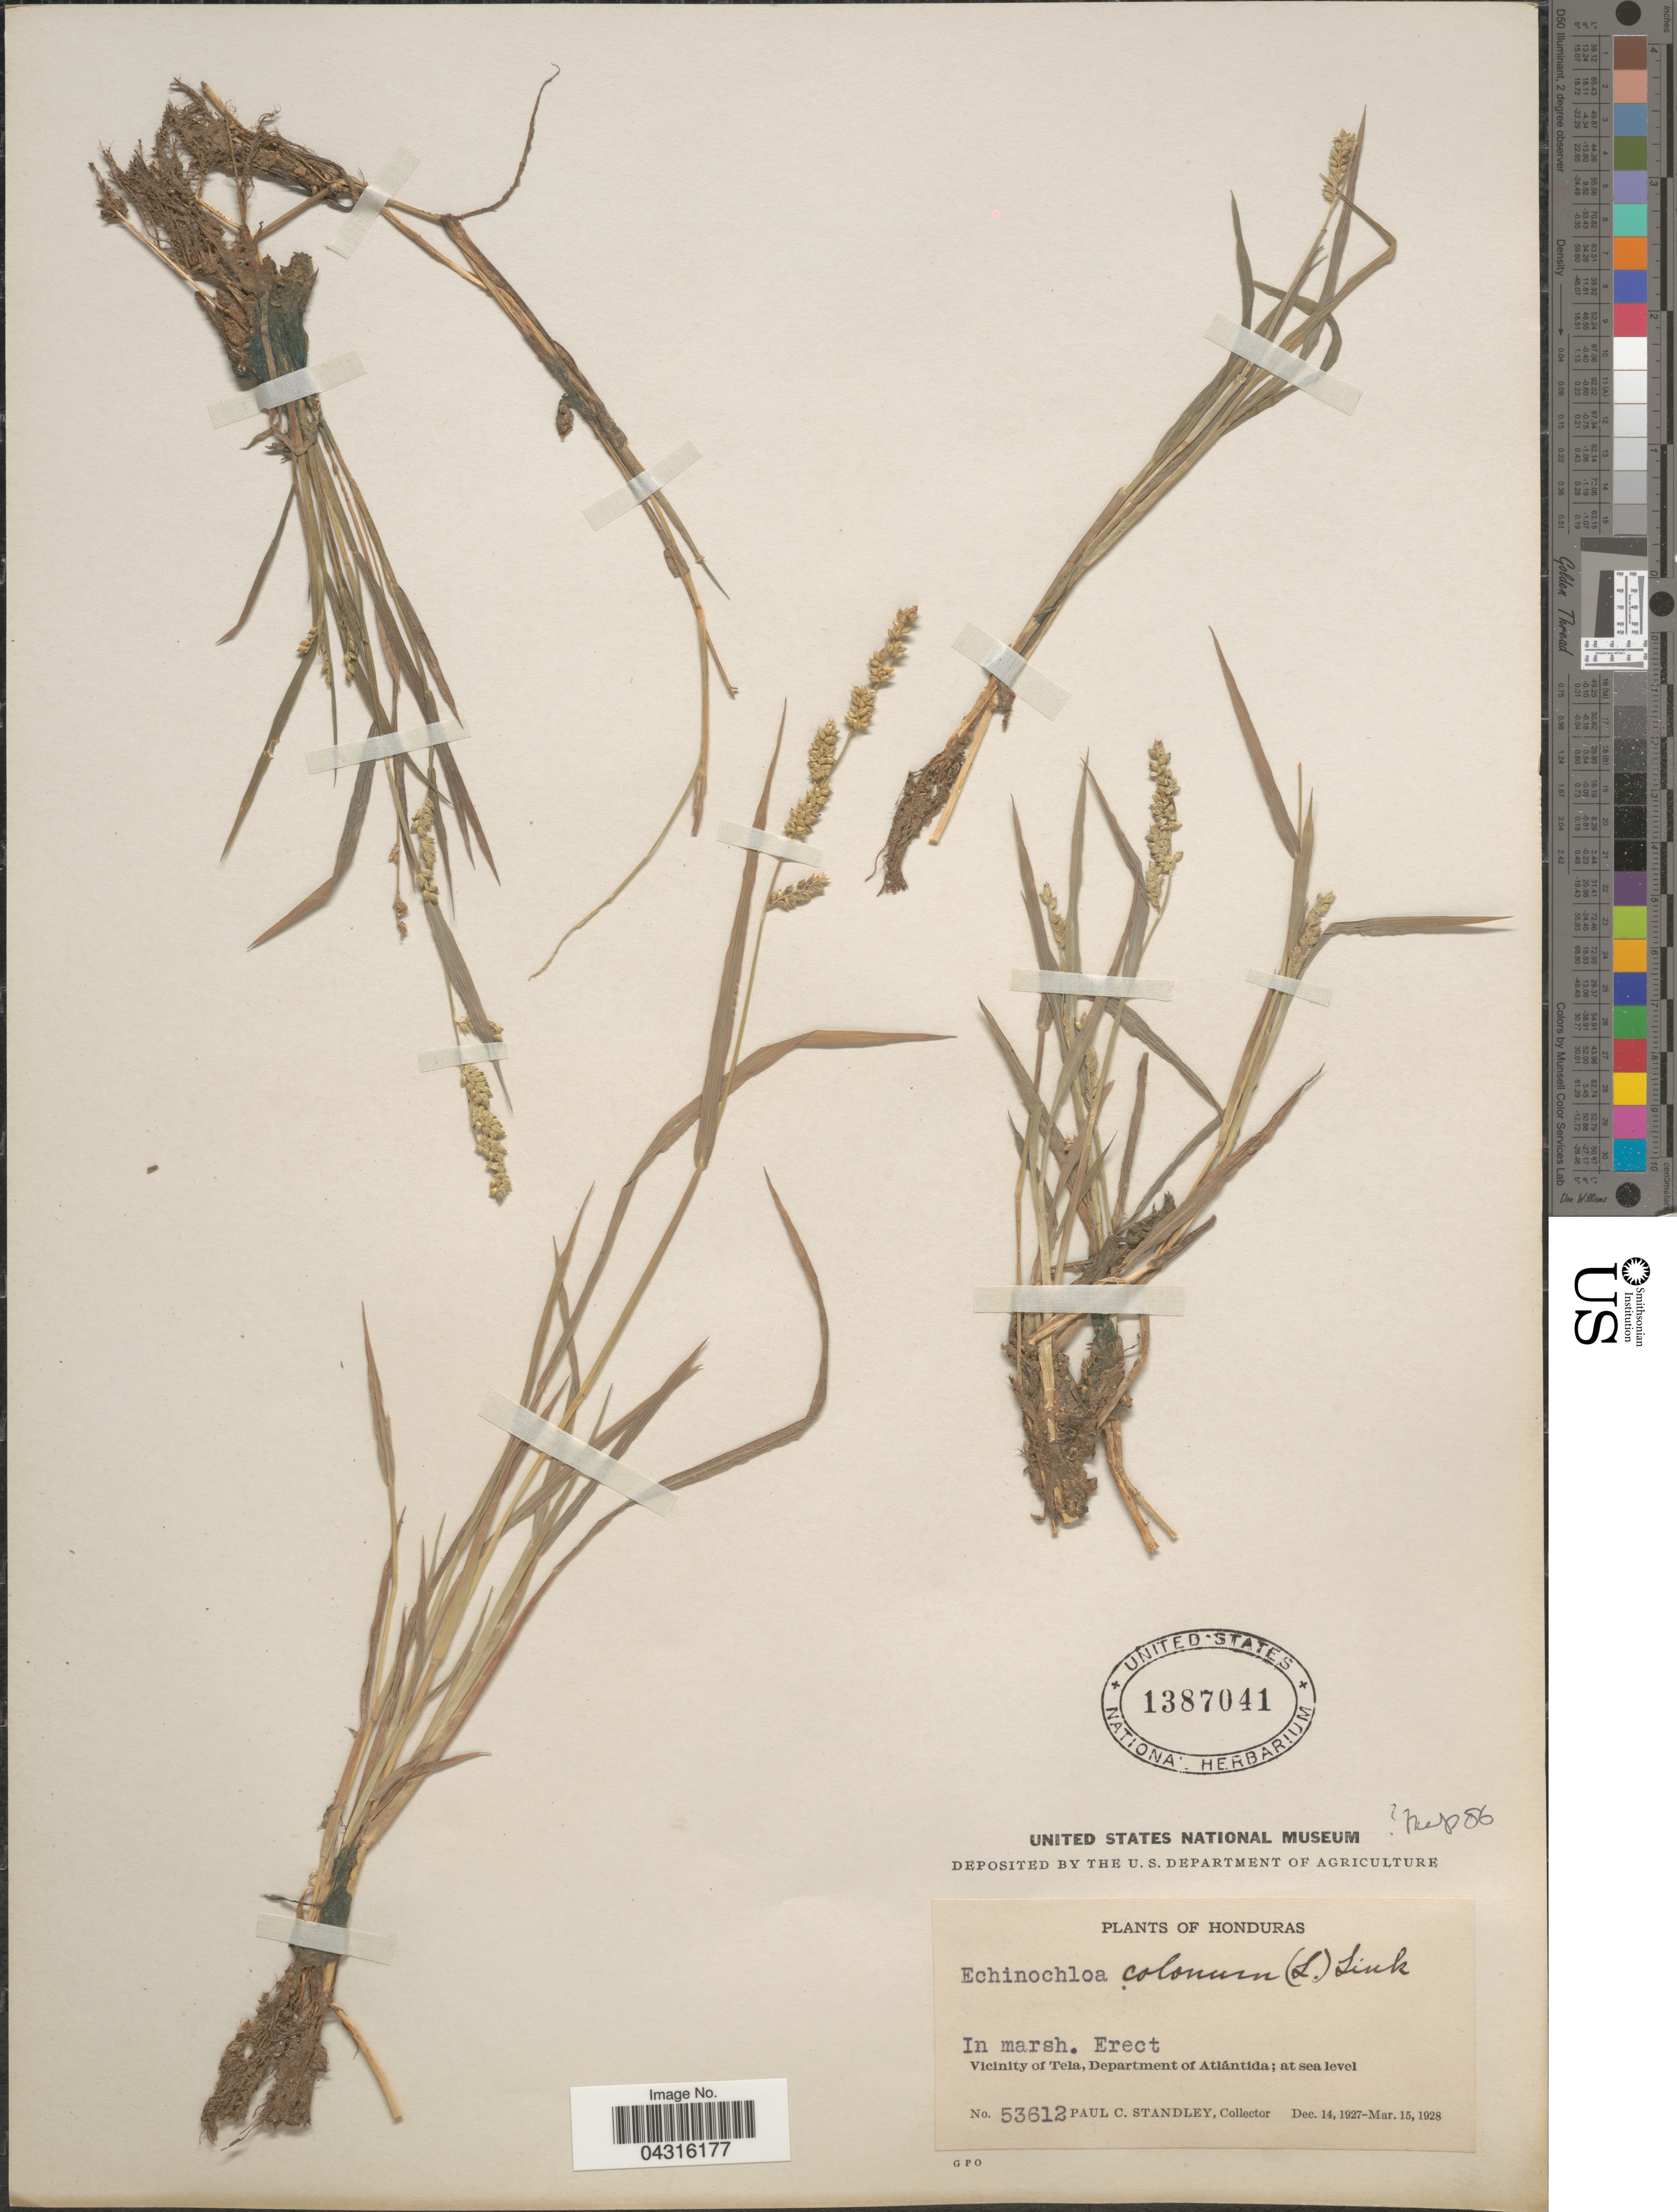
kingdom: Plantae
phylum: Tracheophyta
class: Liliopsida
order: Poales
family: Poaceae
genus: Echinochloa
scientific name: Echinochloa colona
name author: (L.) Link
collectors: P. C. Standley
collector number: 53612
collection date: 1927-12-14/1928-03-15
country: Honduras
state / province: Atlantida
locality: Vicinity of Tela, Departamento of Atlántida.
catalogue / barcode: US 1387041